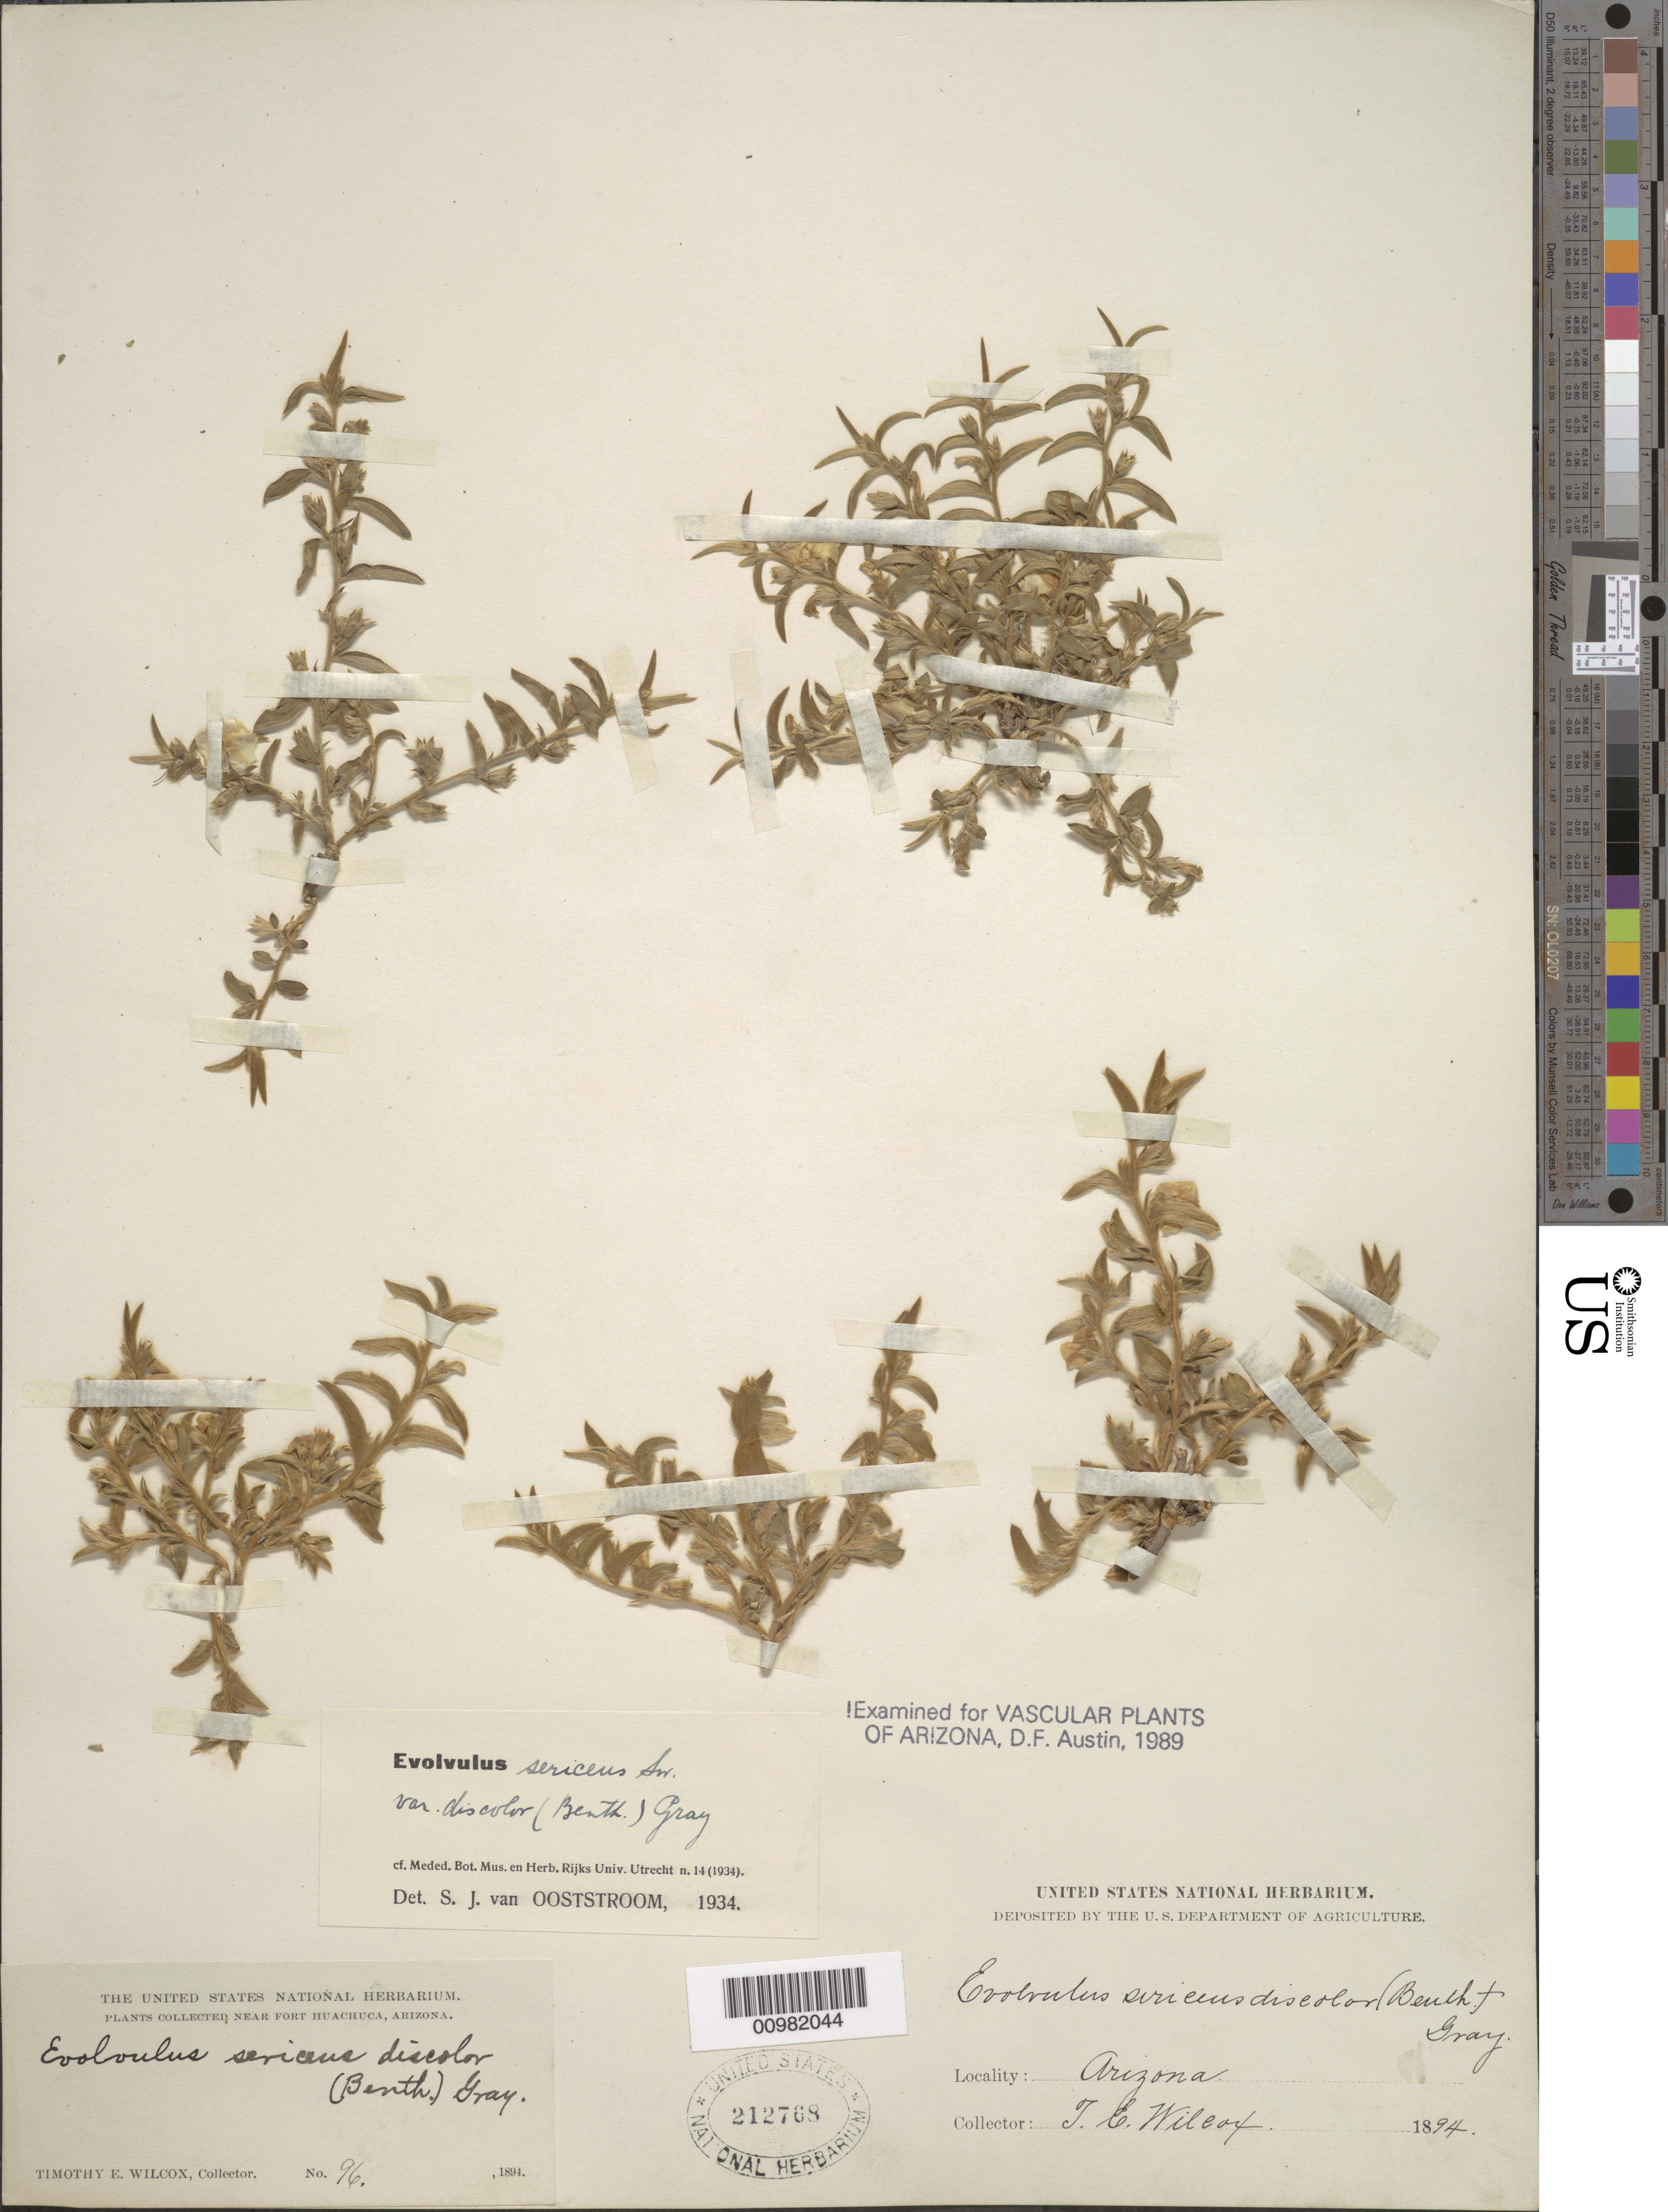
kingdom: Plantae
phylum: Tracheophyta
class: Magnoliopsida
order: Solanales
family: Convolvulaceae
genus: Evolvulus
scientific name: Evolvulus sericeus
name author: Sw.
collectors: T. E. Wilcox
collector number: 96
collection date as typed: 1894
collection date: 1894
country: United States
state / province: Arizona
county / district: Cochise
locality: Fort Huachuca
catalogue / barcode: US 212768